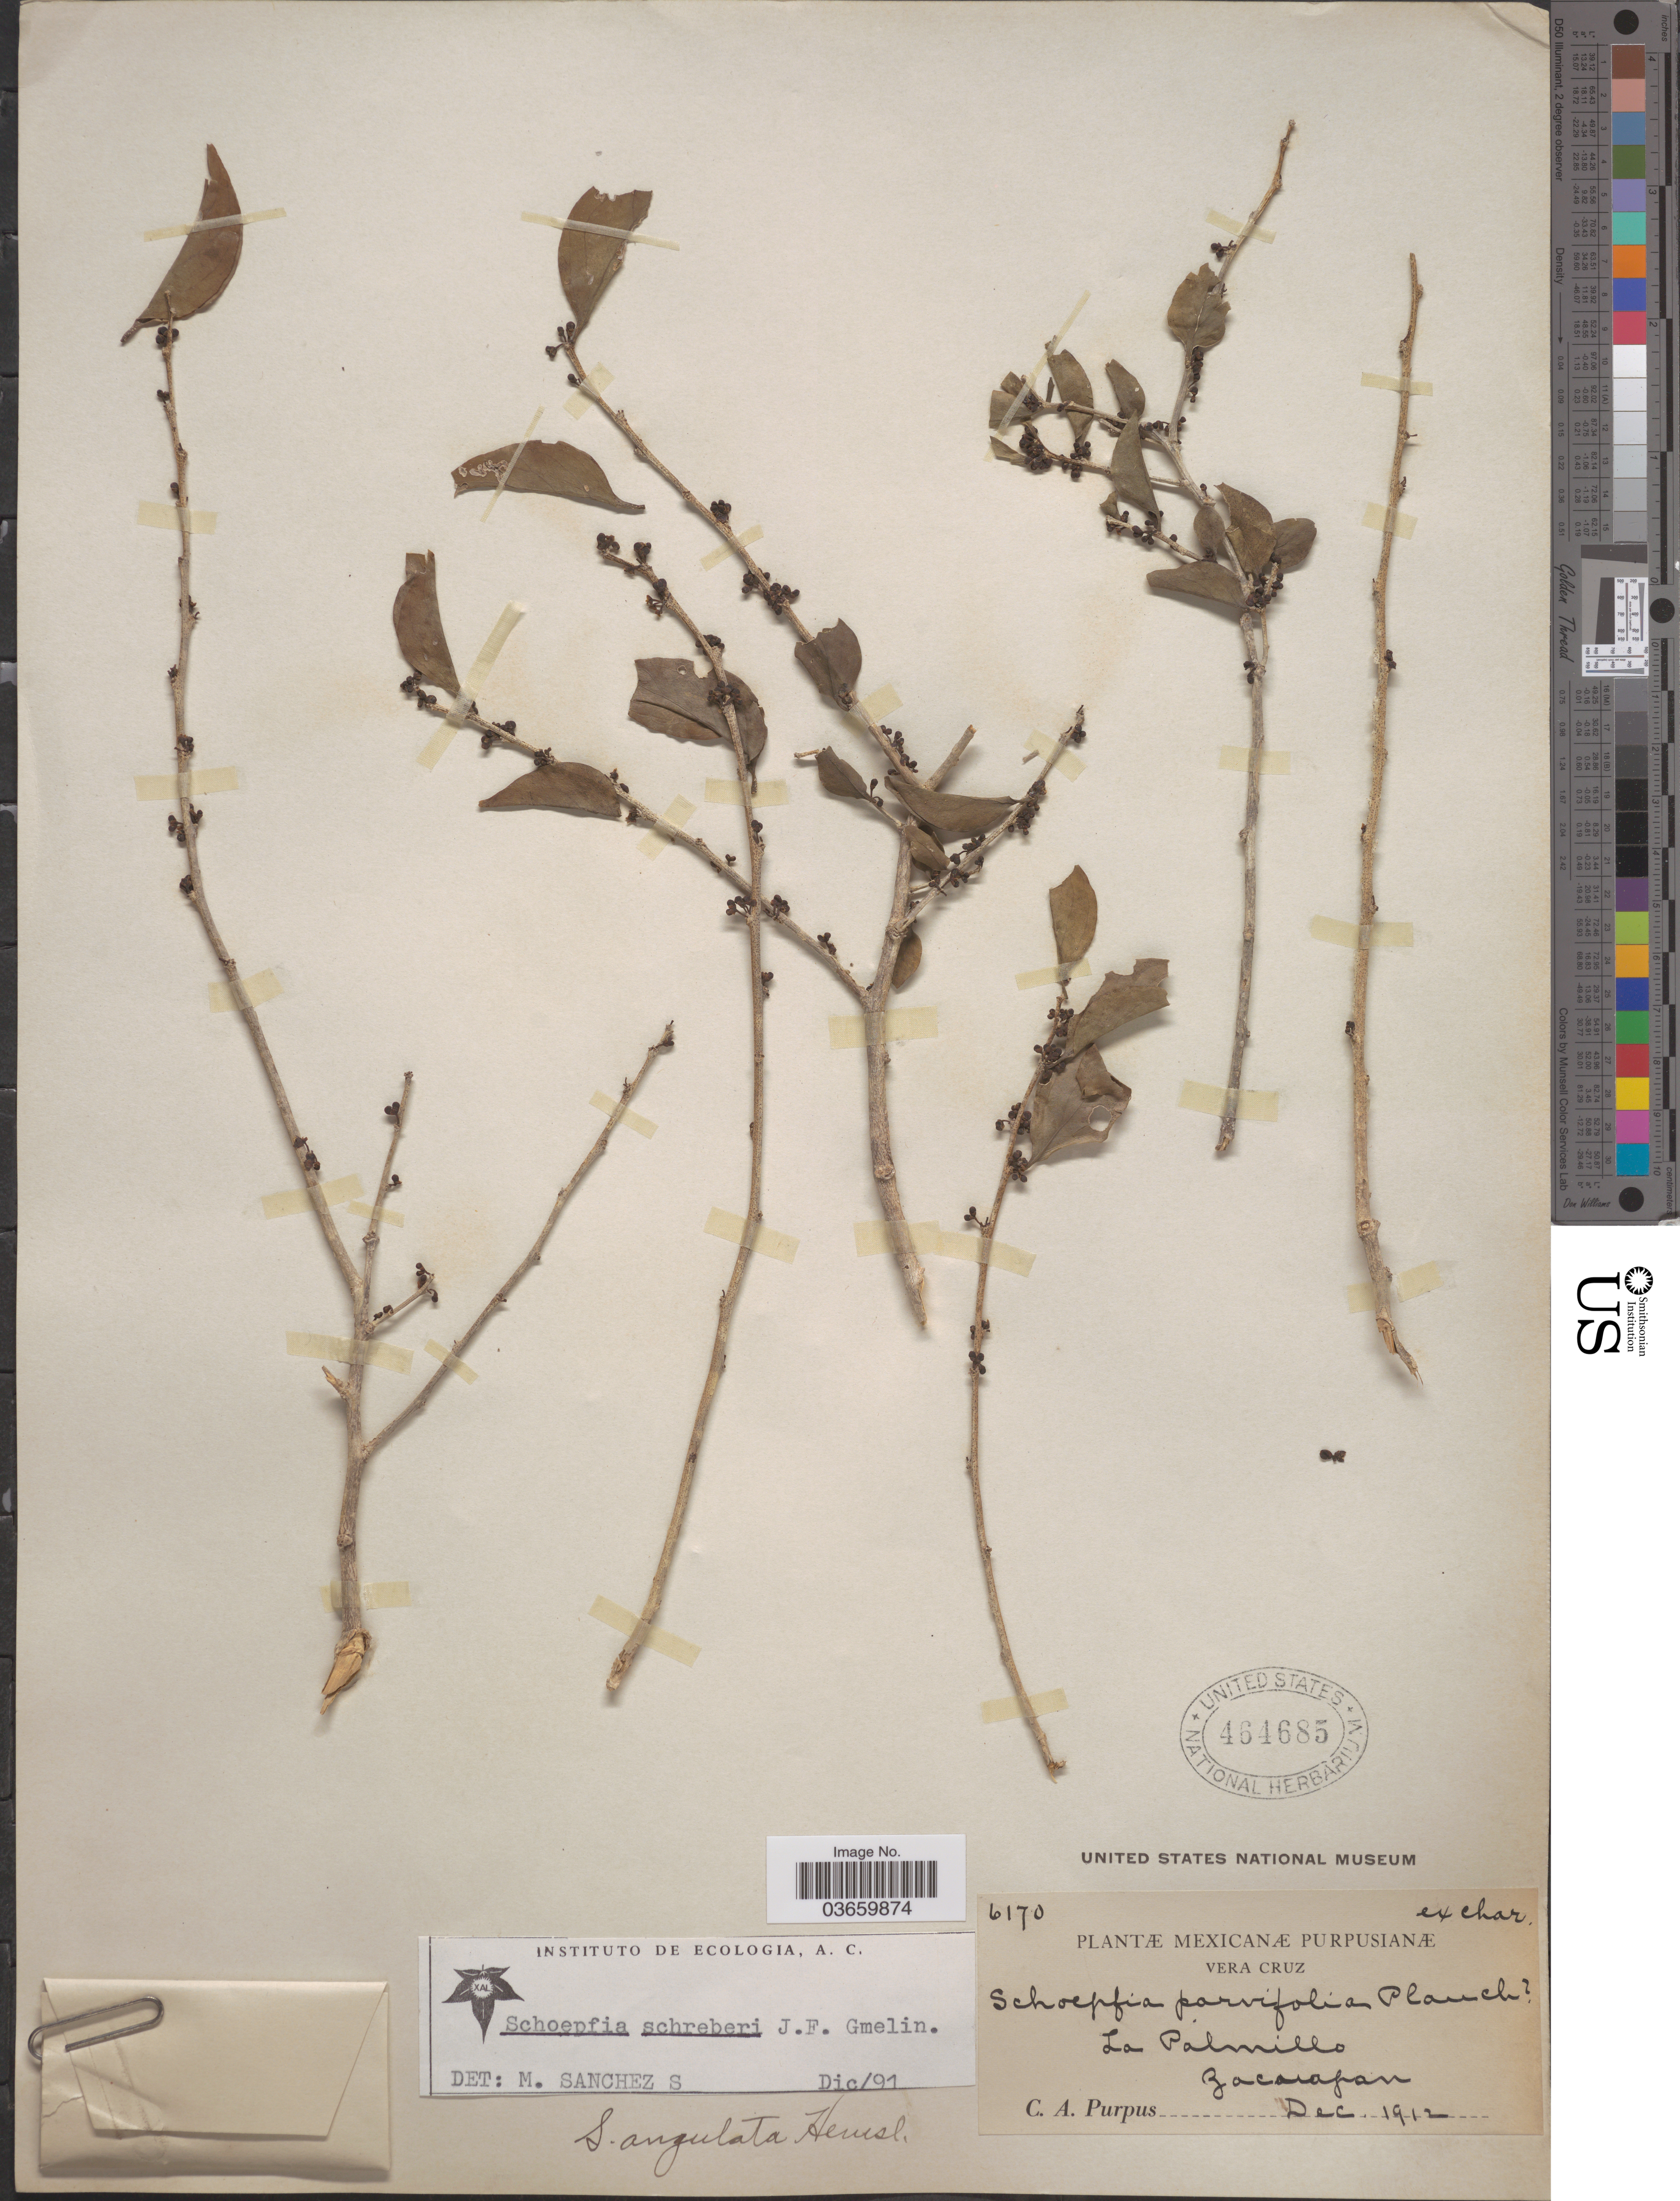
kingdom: Plantae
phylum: Tracheophyta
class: Magnoliopsida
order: Santalales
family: Schoepfiaceae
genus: Schoepfia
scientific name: Schoepfia schreberi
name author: J.F. Gmel.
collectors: C. A. Purpus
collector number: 6170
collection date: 1912-12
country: Mexico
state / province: Veracruz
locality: Vera Cruz. La Palmillo, Zacarapan.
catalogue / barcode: US 464685